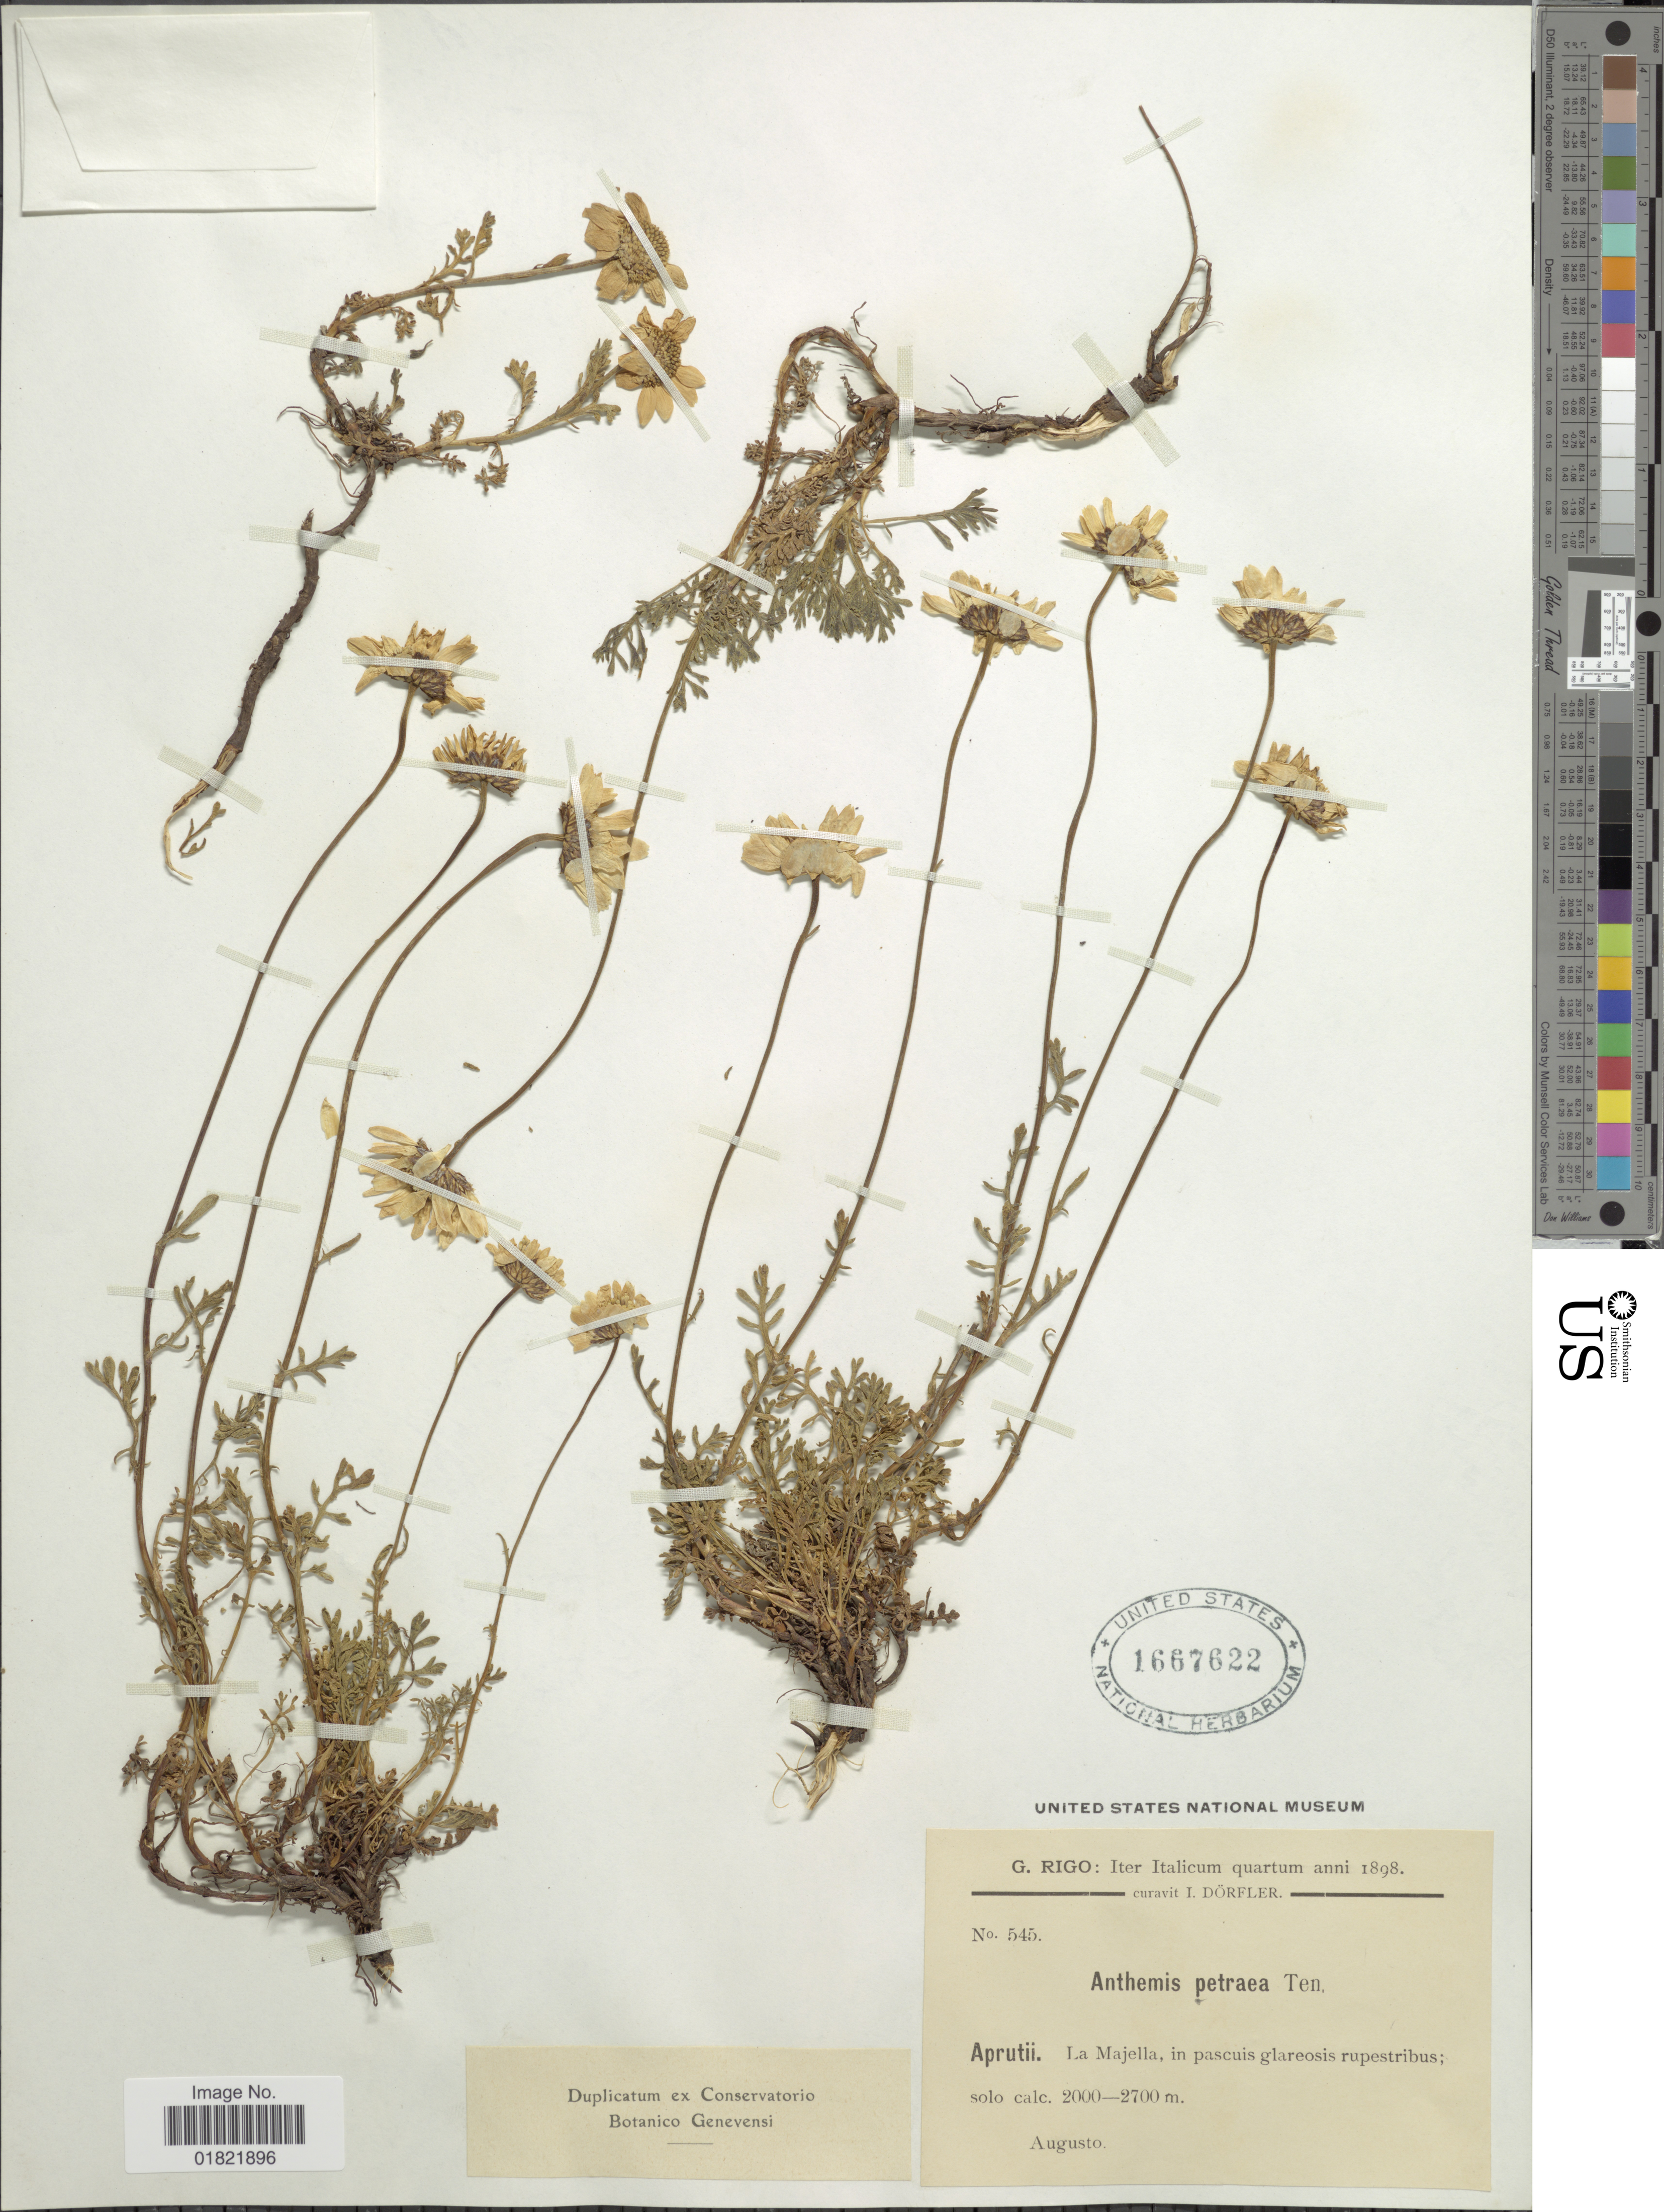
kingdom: Plantae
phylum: Tracheophyta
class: Magnoliopsida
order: Asterales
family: Asteraceae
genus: Anthemis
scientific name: Anthemis petraea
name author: Ten.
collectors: G. Rigo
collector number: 545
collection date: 1898-08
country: Italy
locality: Italicum, Aprutii. La Majella, in pascuis glareosis rupestribus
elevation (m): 2000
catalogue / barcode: US 1667622